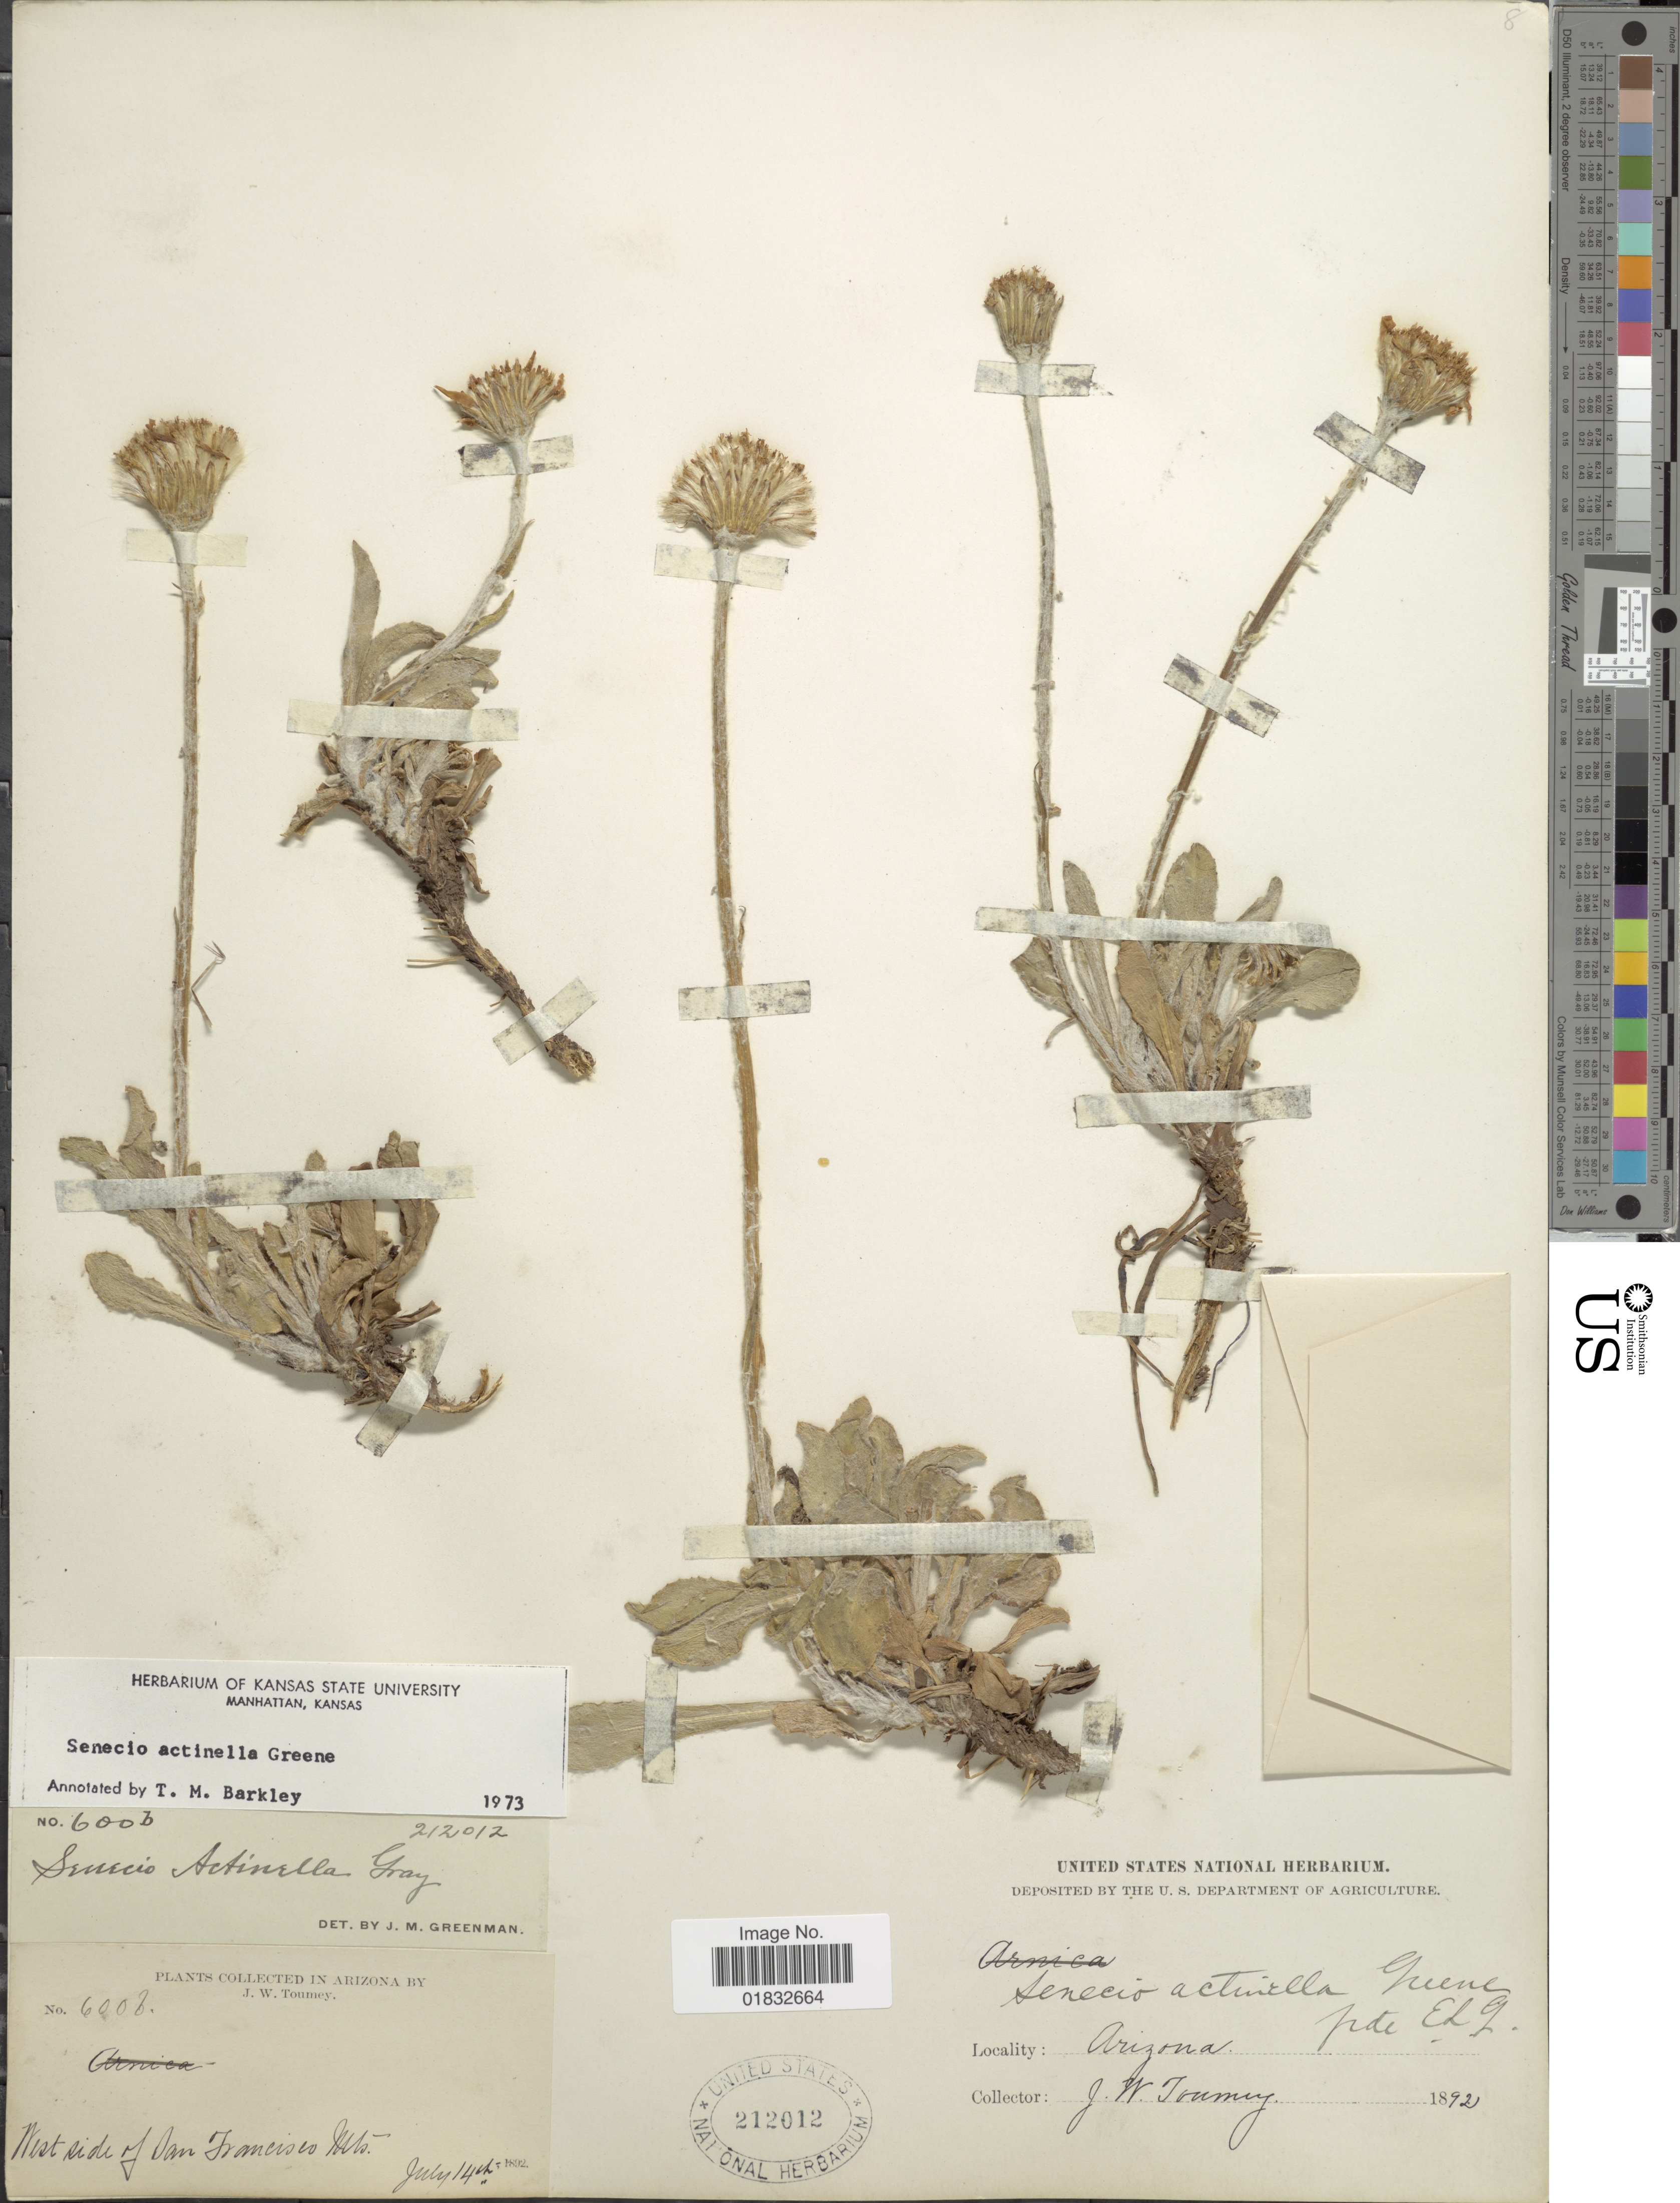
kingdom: Plantae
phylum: Tracheophyta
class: Magnoliopsida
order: Asterales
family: Asteraceae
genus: Senecio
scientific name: Senecio actinella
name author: Greene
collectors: J. Tourney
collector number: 600b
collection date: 1892-07-14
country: United States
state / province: Arizona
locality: West side of San Francisco Mts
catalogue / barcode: US 212012